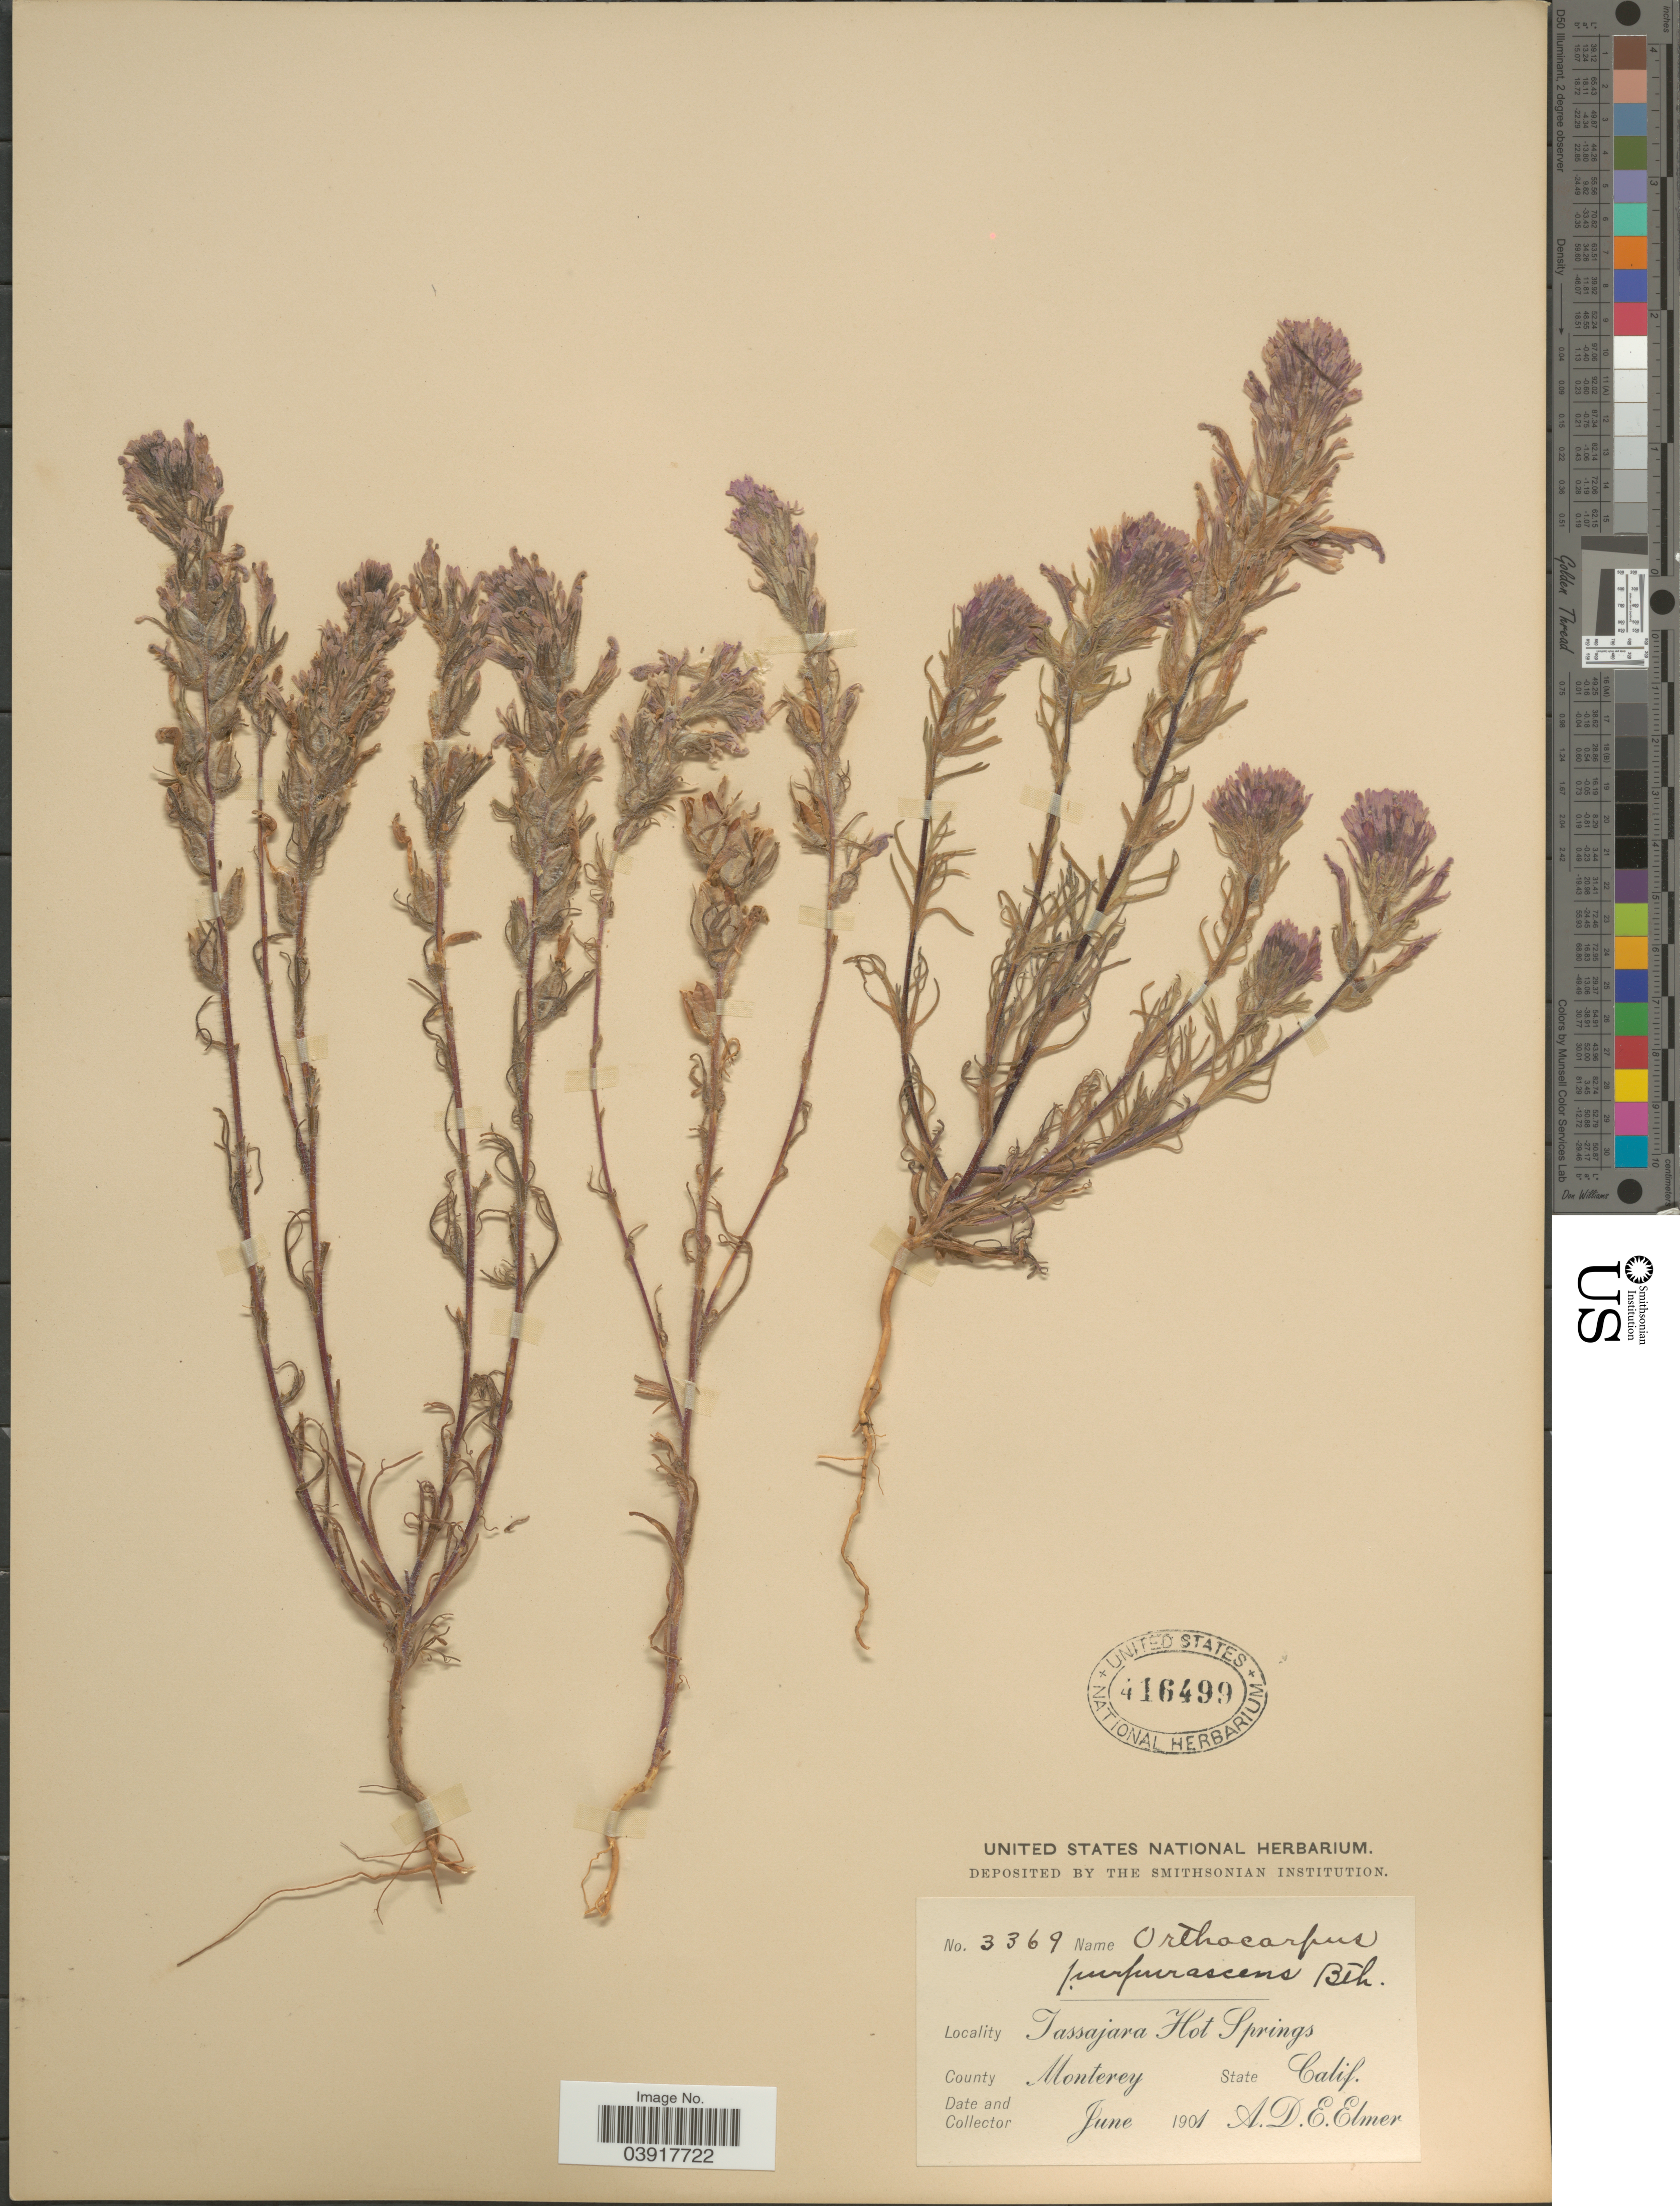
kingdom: Plantae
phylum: Tracheophyta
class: Magnoliopsida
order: Lamiales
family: Orobanchaceae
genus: Orthocarpus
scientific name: Orthocarpus purpurascens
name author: Benth.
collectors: A. D. E. Elmer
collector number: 3369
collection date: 1901-06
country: United States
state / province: California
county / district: Monterey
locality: Tassajara Hot Springs. County Monterey.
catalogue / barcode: US 416499